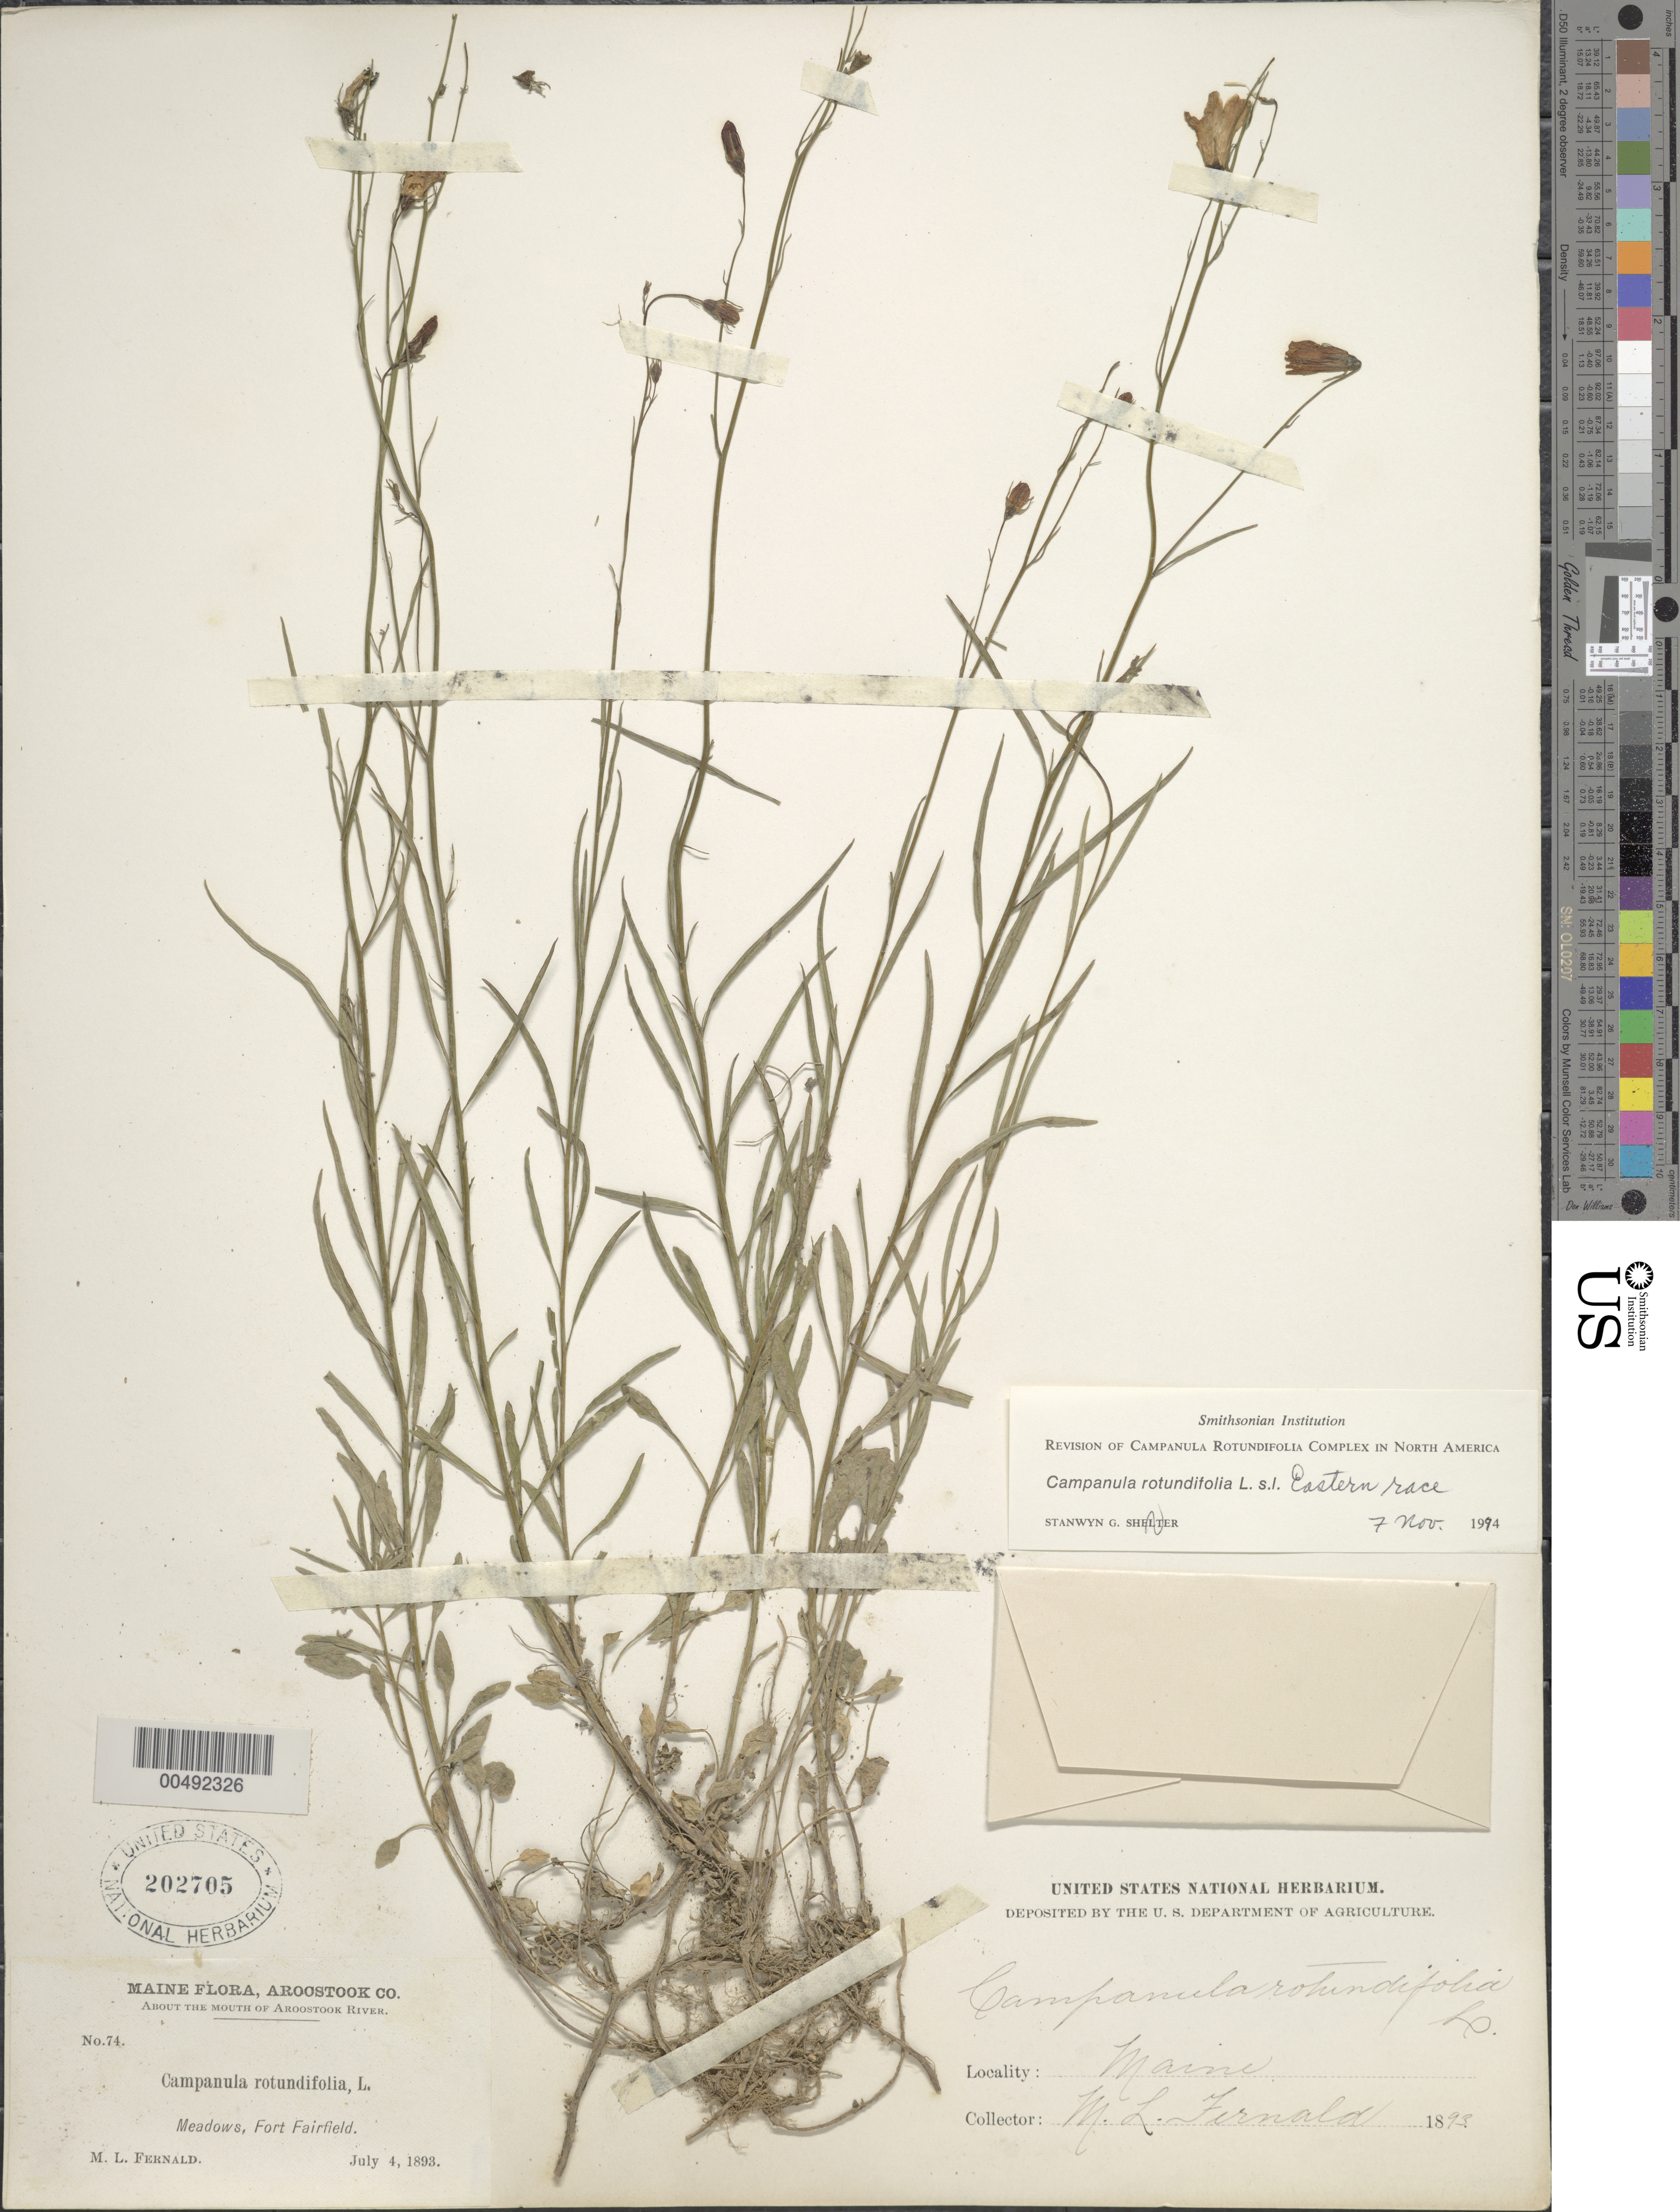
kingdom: Plantae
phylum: Tracheophyta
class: Magnoliopsida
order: Asterales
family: Campanulaceae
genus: Campanula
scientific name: Campanula rotundifolia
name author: L.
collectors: M. L. Fernald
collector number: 74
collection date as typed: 04 Jul 1893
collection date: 1893-07-04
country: United States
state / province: Maine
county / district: Aroostook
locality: Fort Fairfield, about the mouth of Aroostook River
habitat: meadows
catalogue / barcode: US 202705